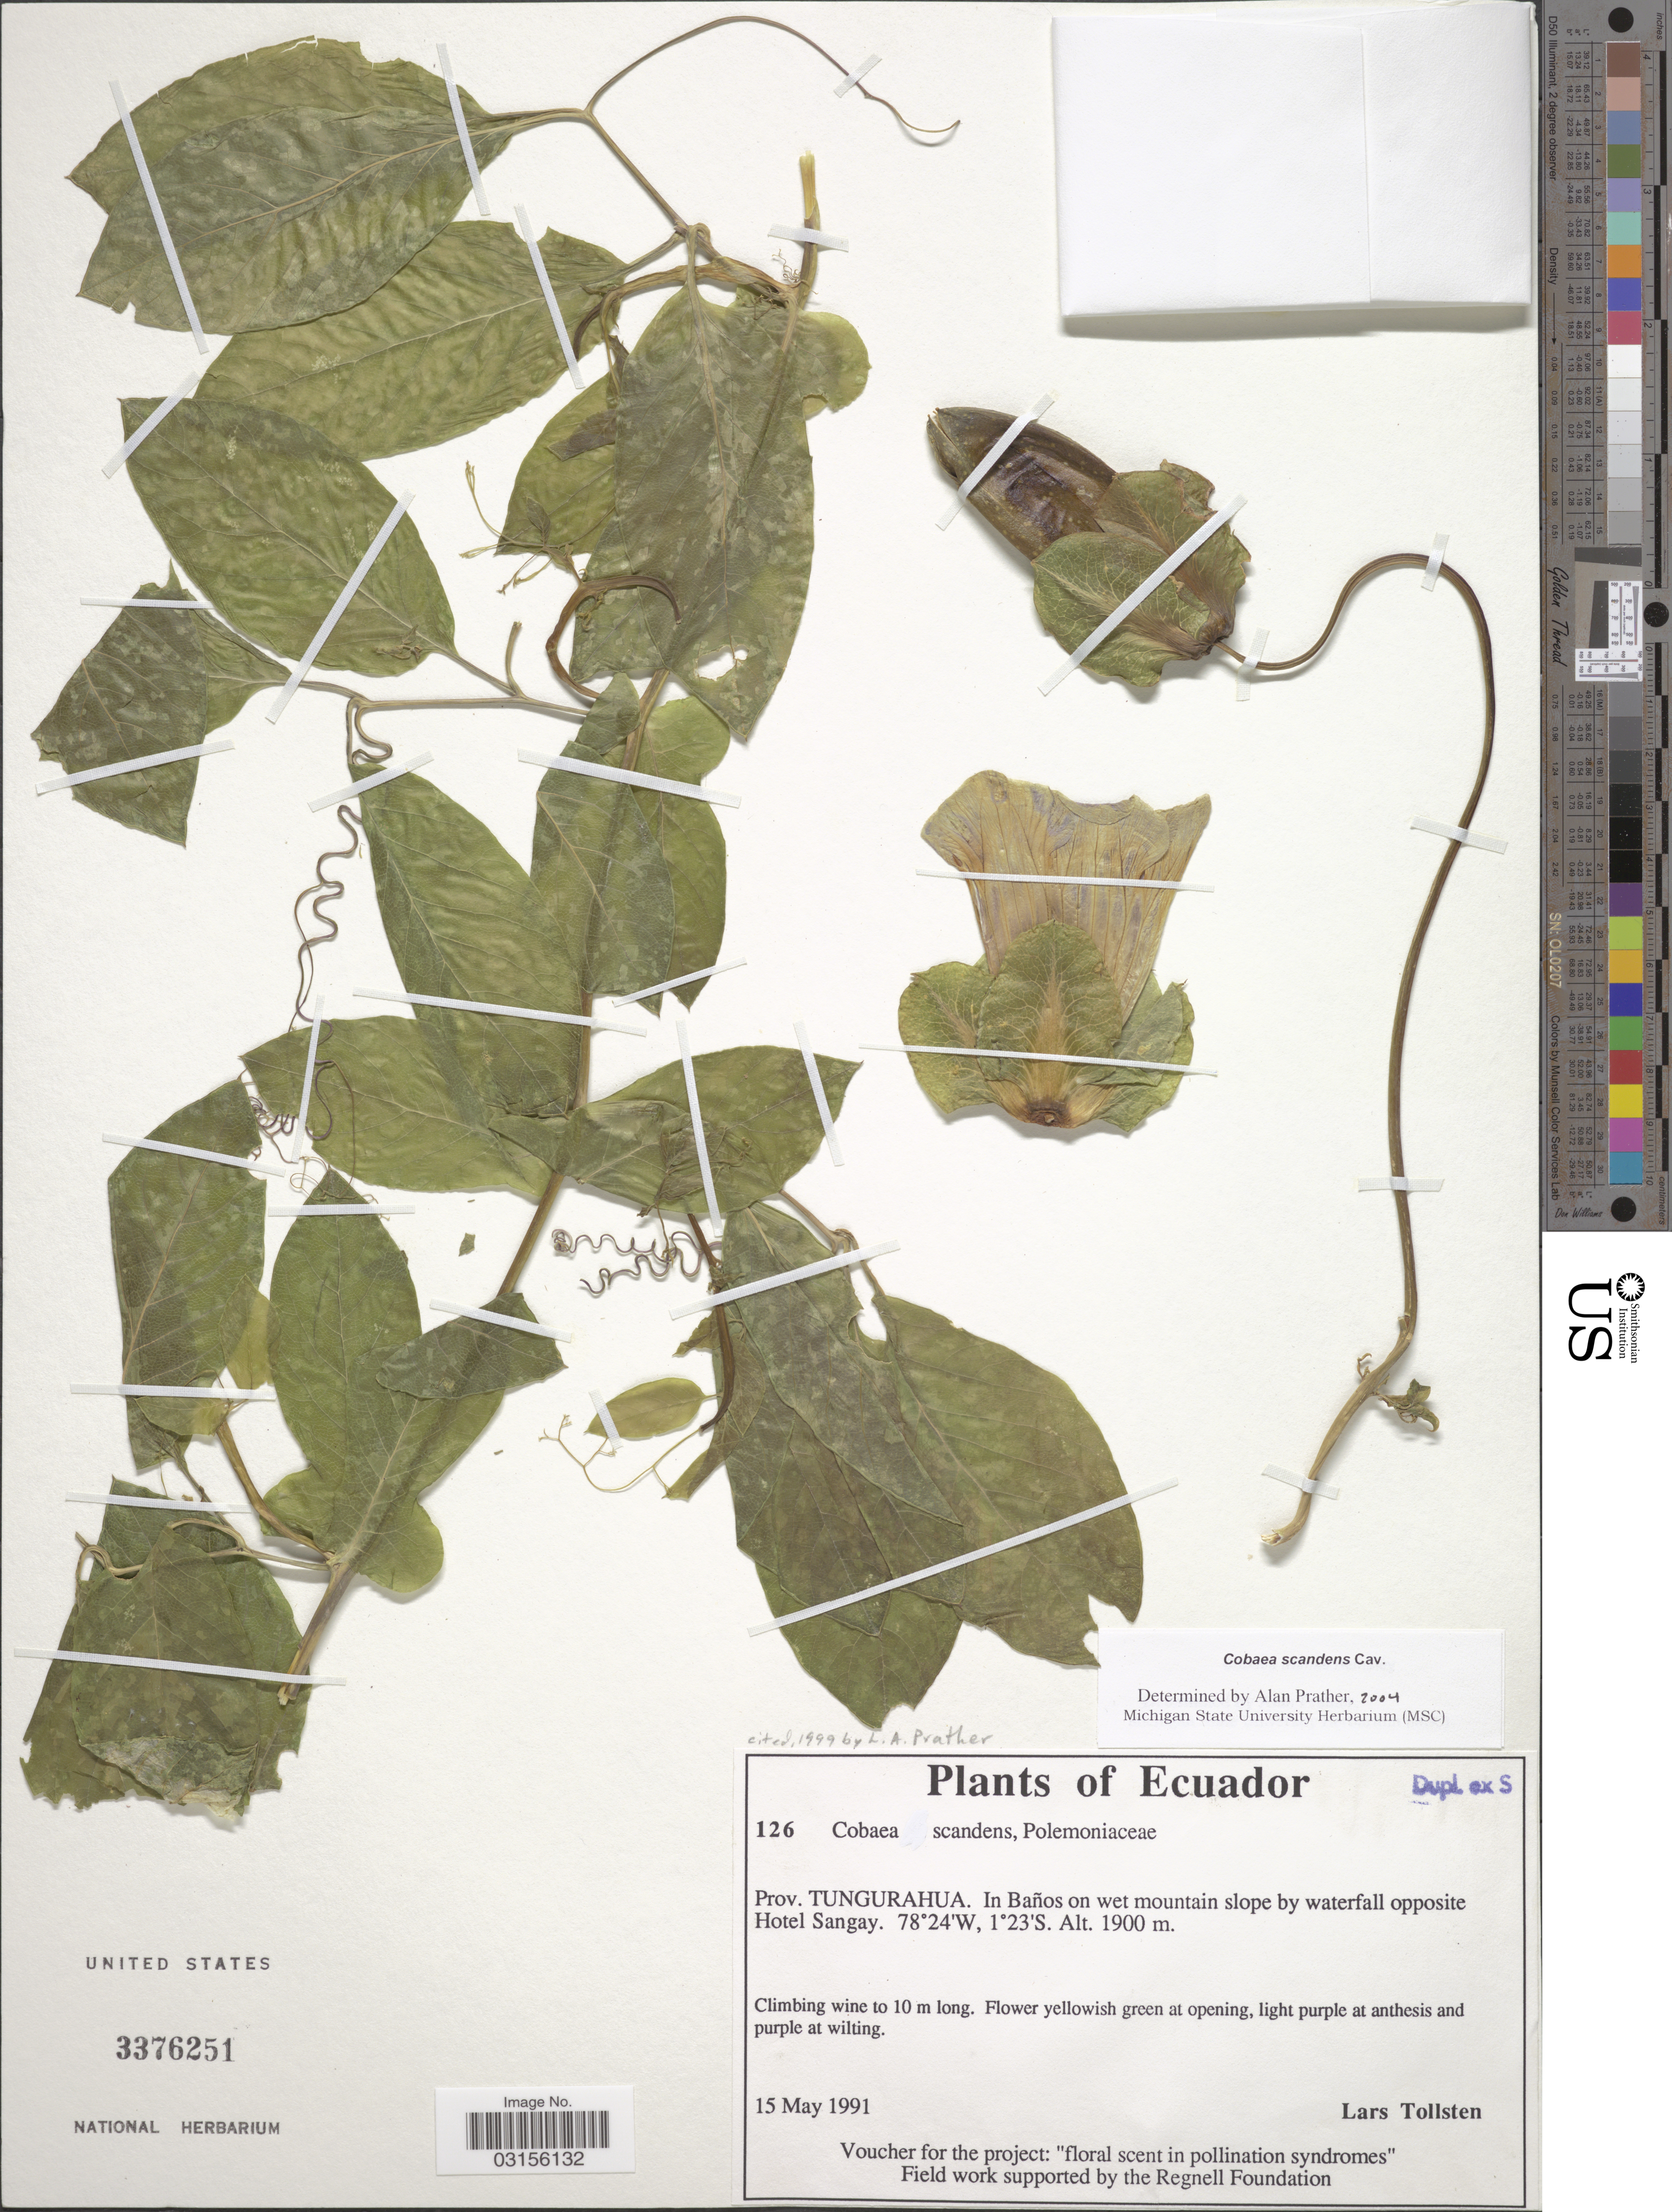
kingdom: Plantae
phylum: Tracheophyta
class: Magnoliopsida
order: Ericales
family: Polemoniaceae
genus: Cobaea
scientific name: Cobaea scandens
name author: Cav.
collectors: L. Tollsten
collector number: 126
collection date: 1991-05-15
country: Ecuador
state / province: Tungurahua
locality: In Baños on wet mountain slope by waterfall opposite Hotel Sangay.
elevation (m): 1900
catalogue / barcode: US 3376251